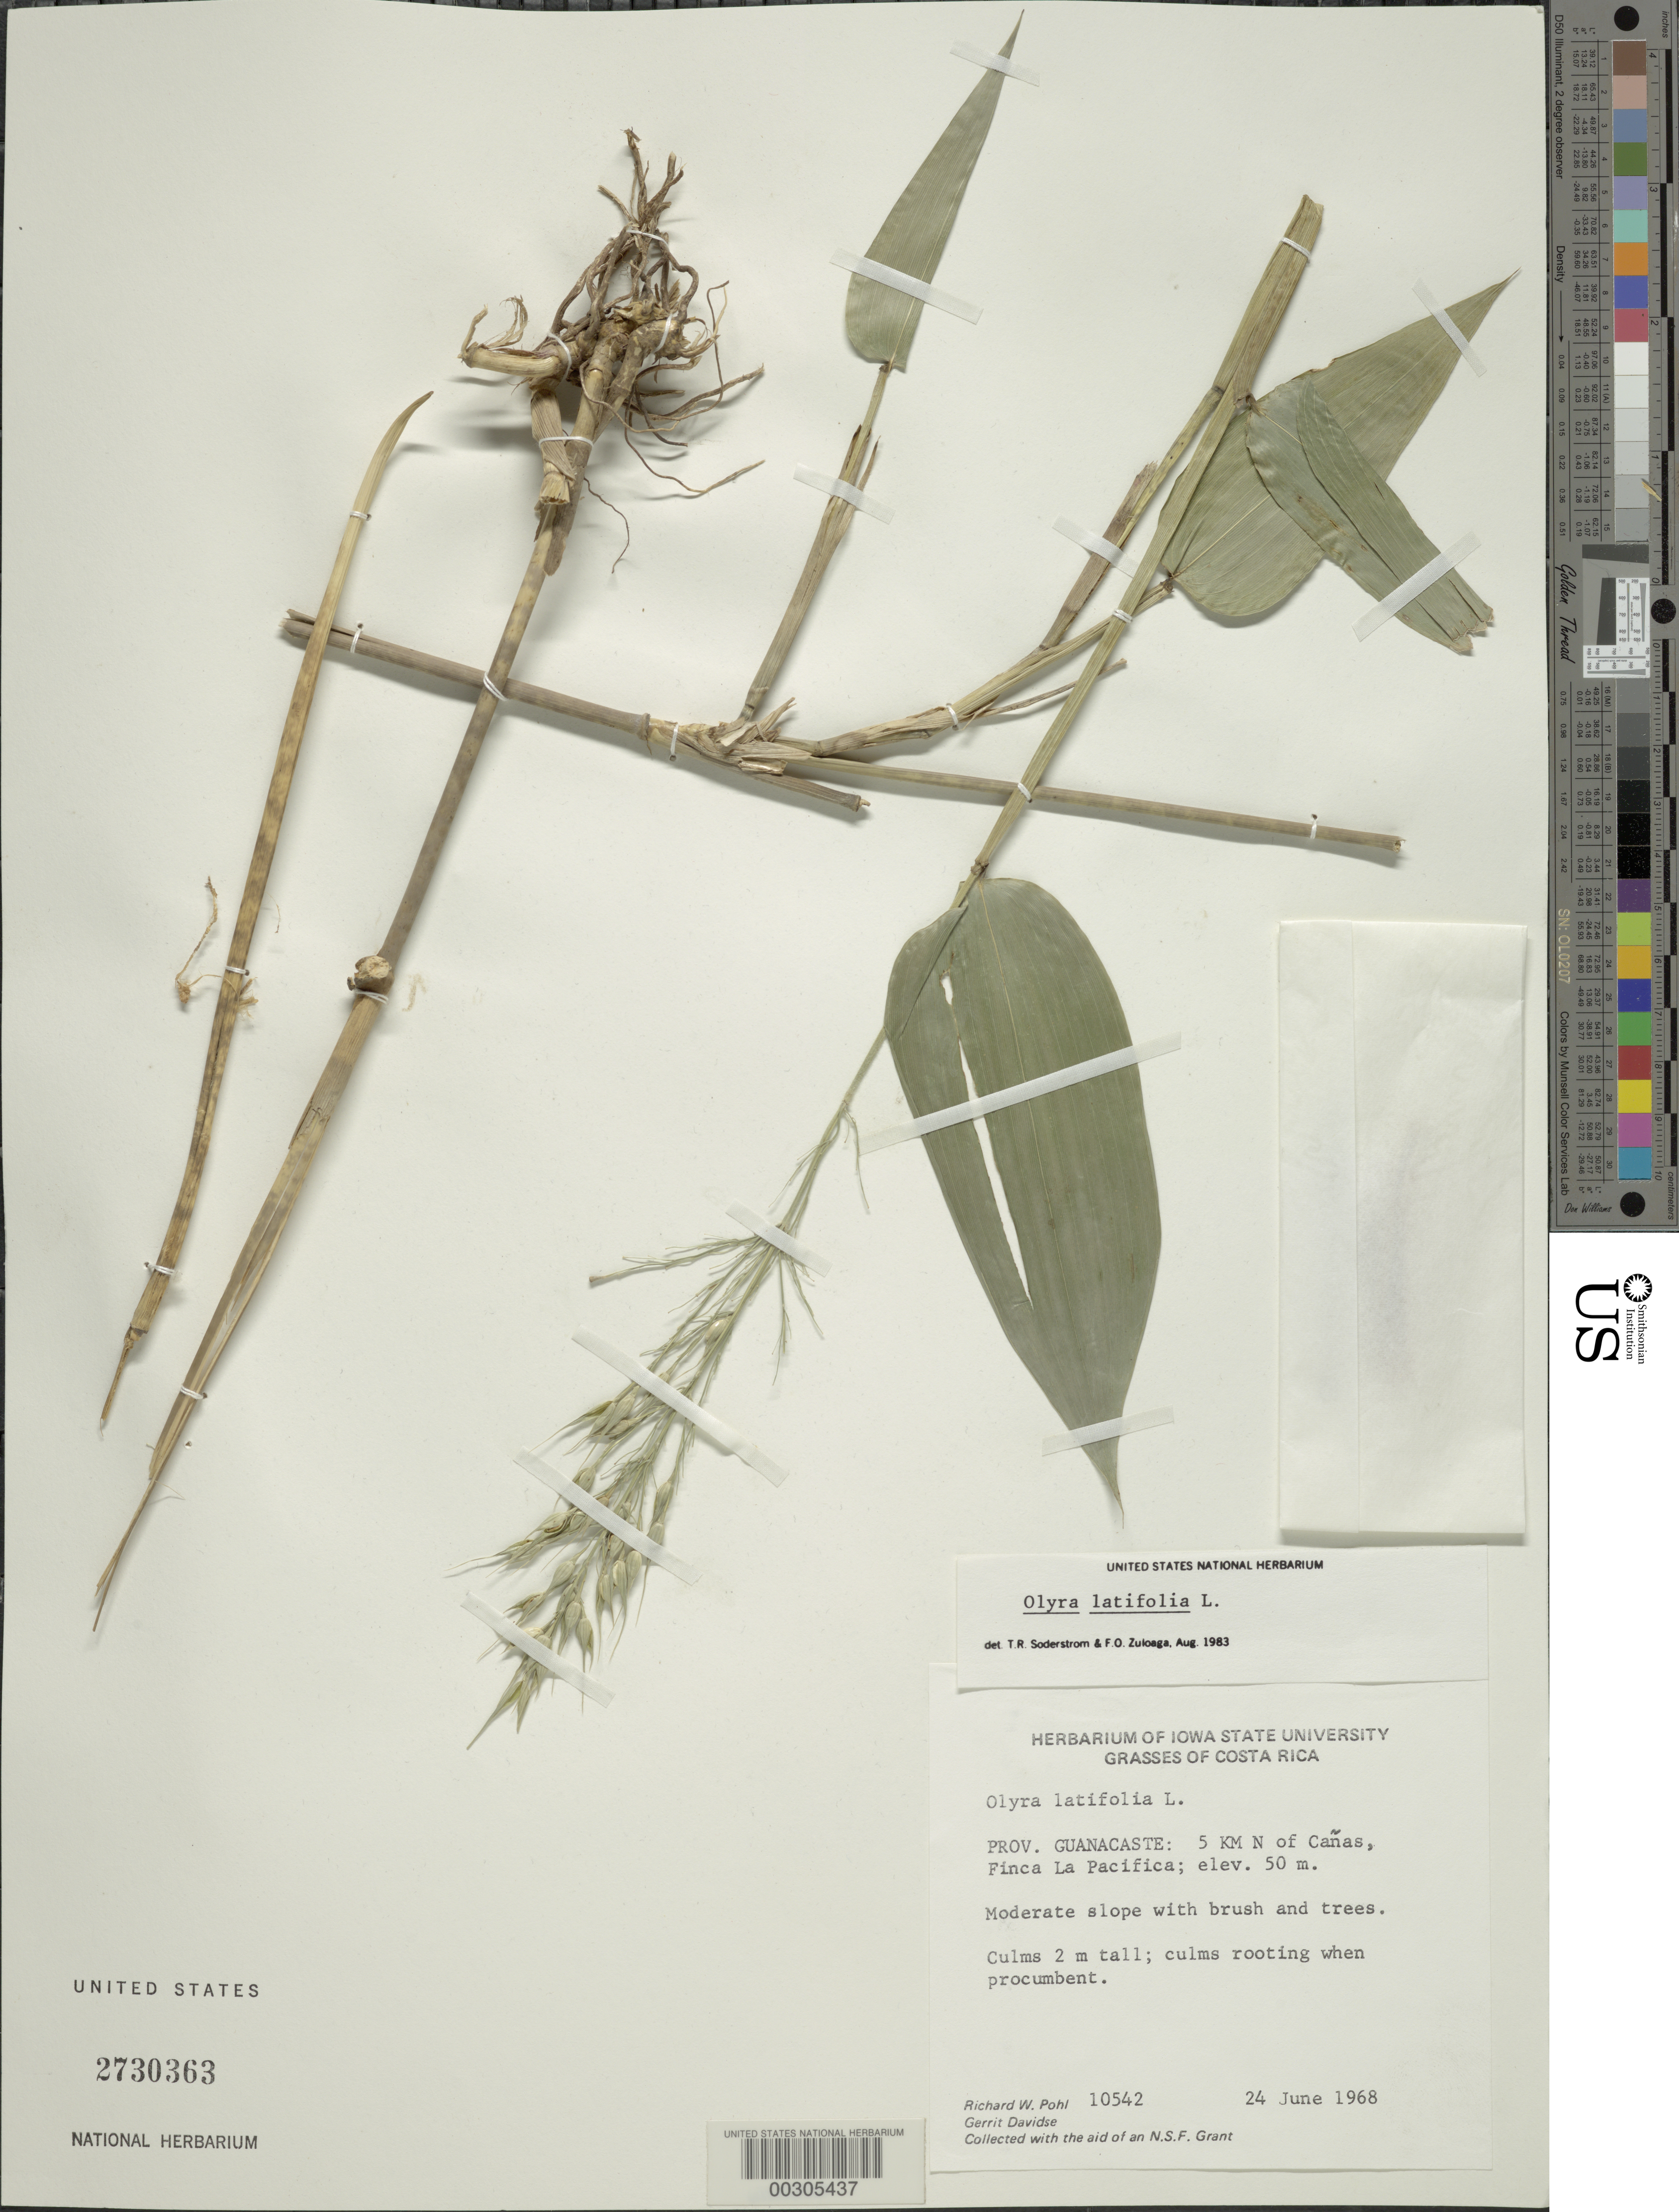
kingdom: Plantae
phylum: Tracheophyta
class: Liliopsida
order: Poales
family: Poaceae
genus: Olyra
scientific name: Olyra latifolia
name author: L.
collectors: R. W. Pohl & G. Davidse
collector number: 10542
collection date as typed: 24 Jun 1968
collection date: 1968-06-24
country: Costa Rica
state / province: Guanacaste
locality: Canas, Finca la Pacifica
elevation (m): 50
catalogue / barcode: US 2730363